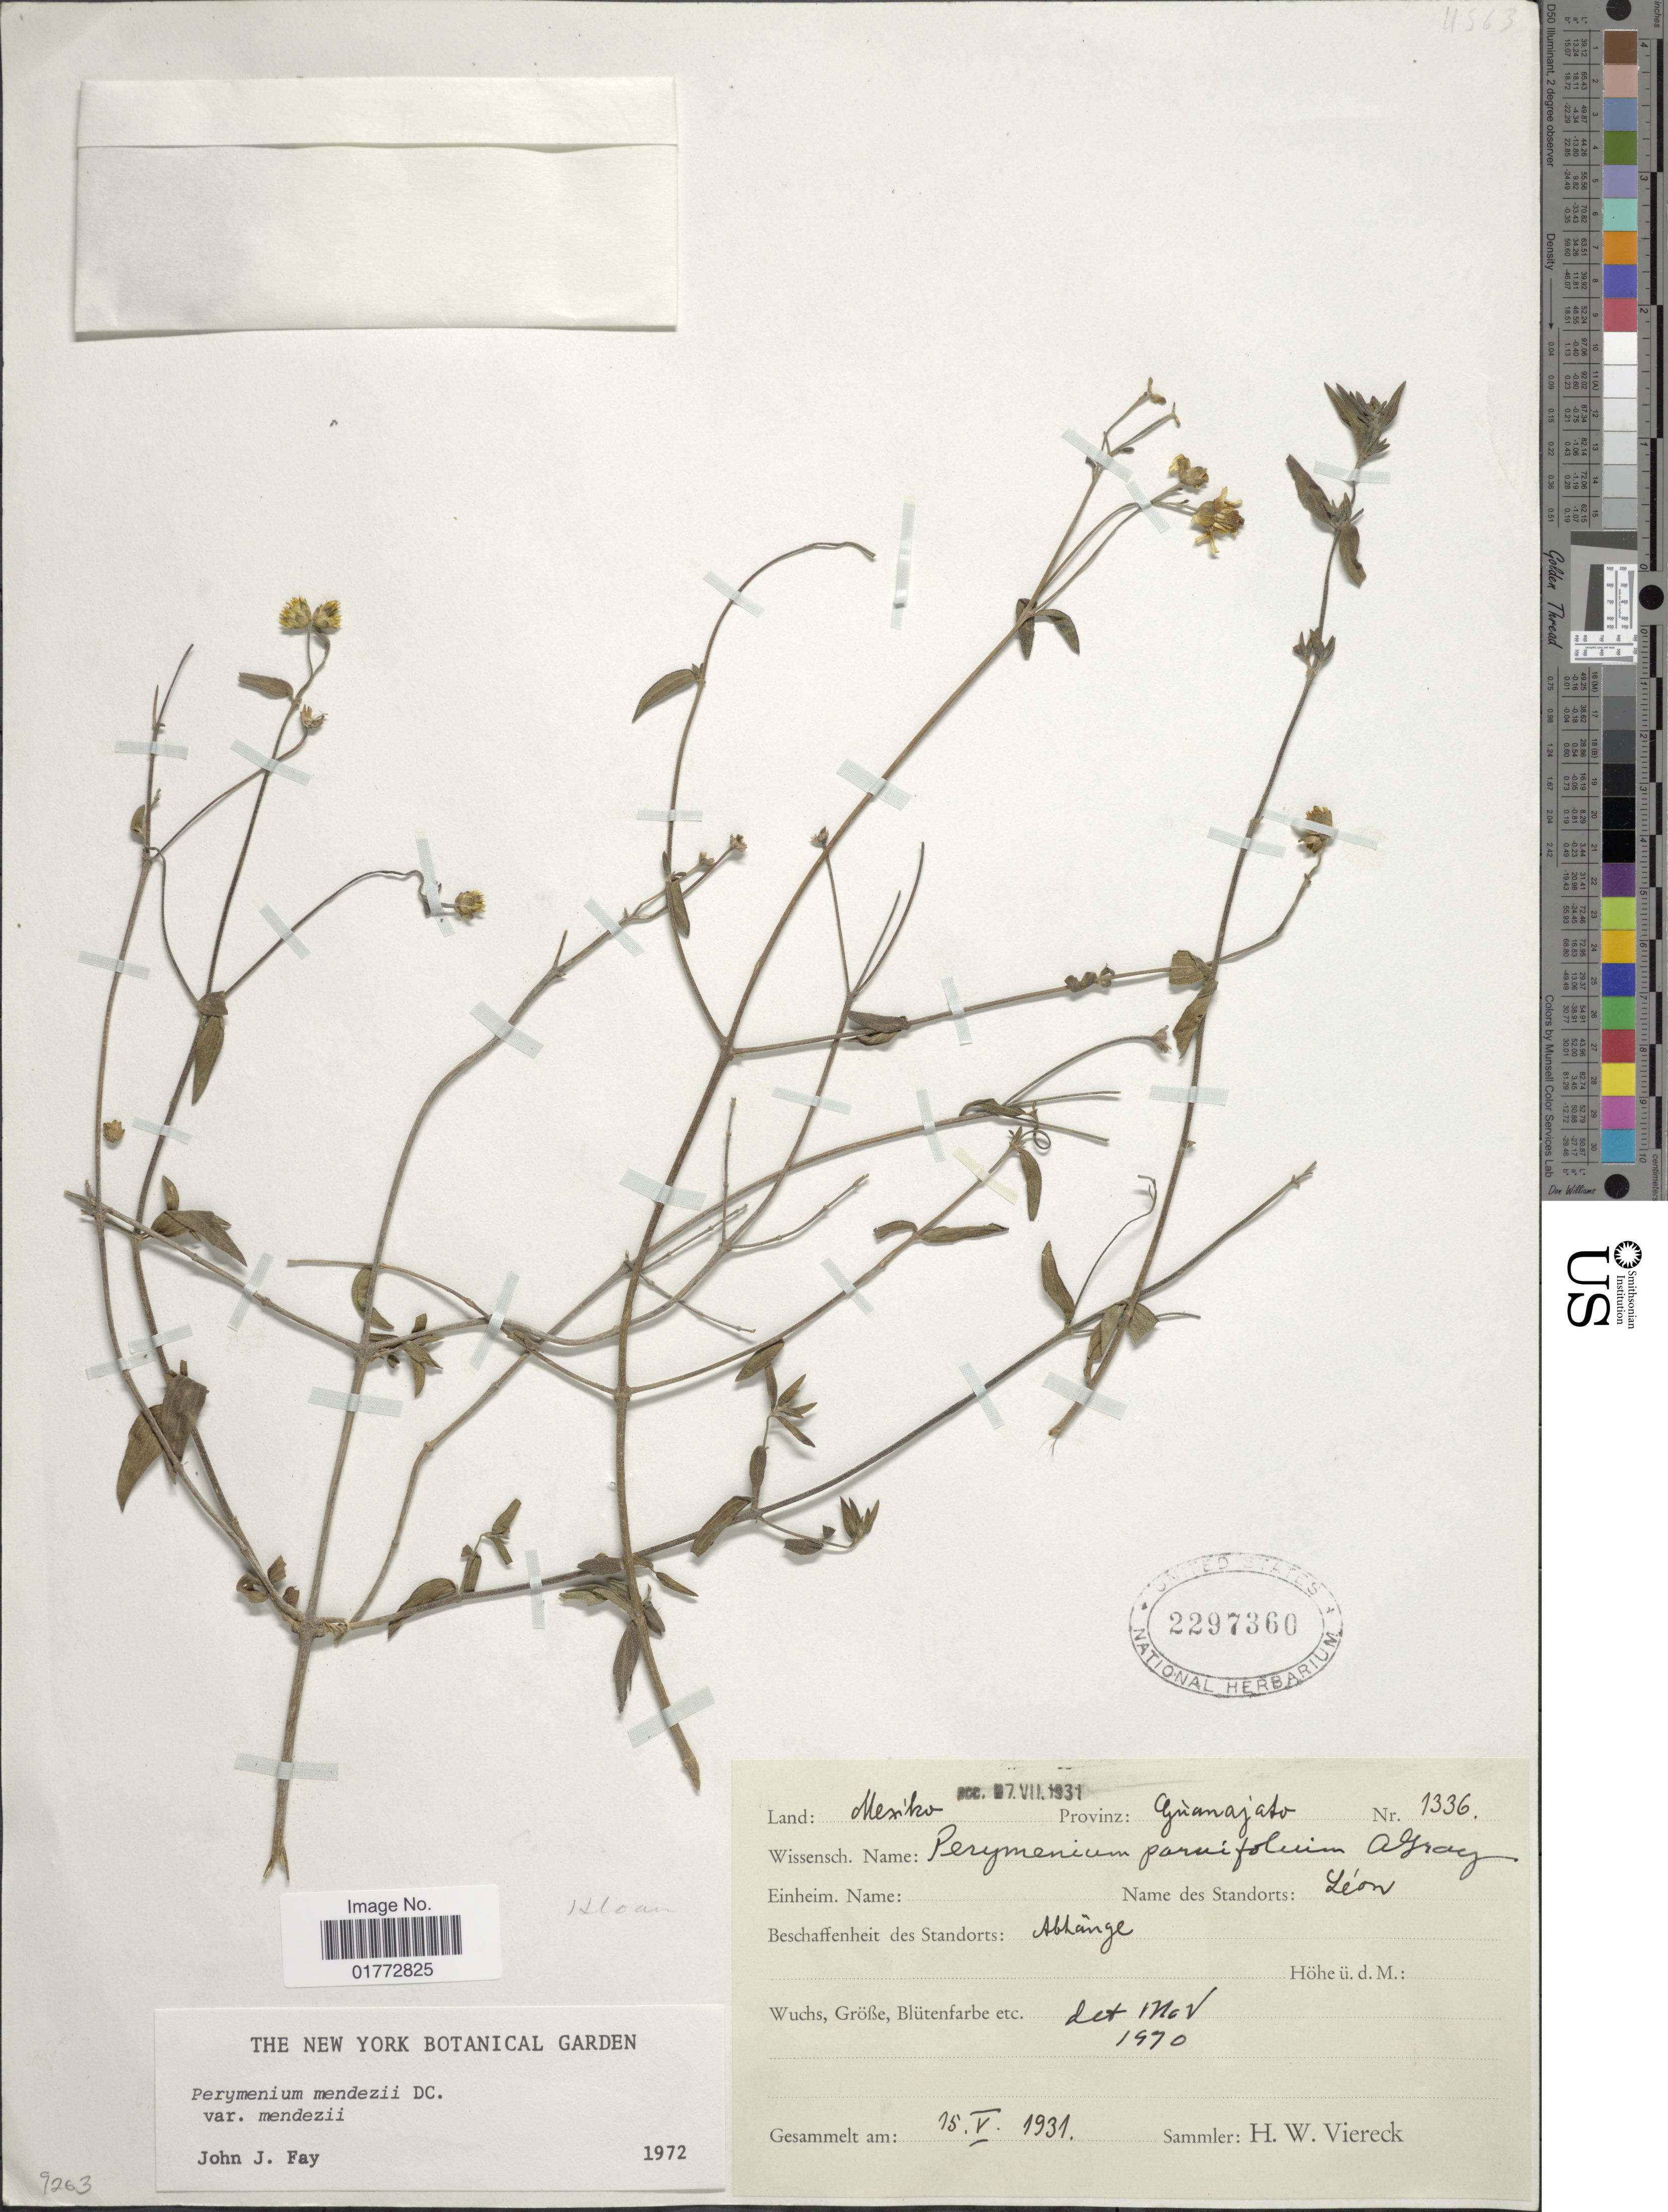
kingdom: Plantae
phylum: Tracheophyta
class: Magnoliopsida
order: Asterales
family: Asteraceae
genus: Perymenium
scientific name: Perymenium mendezii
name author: DC.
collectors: H. W. Viereck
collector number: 1336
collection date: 1931-05-15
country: Mexico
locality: Provinz: Guanajato, Leon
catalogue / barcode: US 2297360